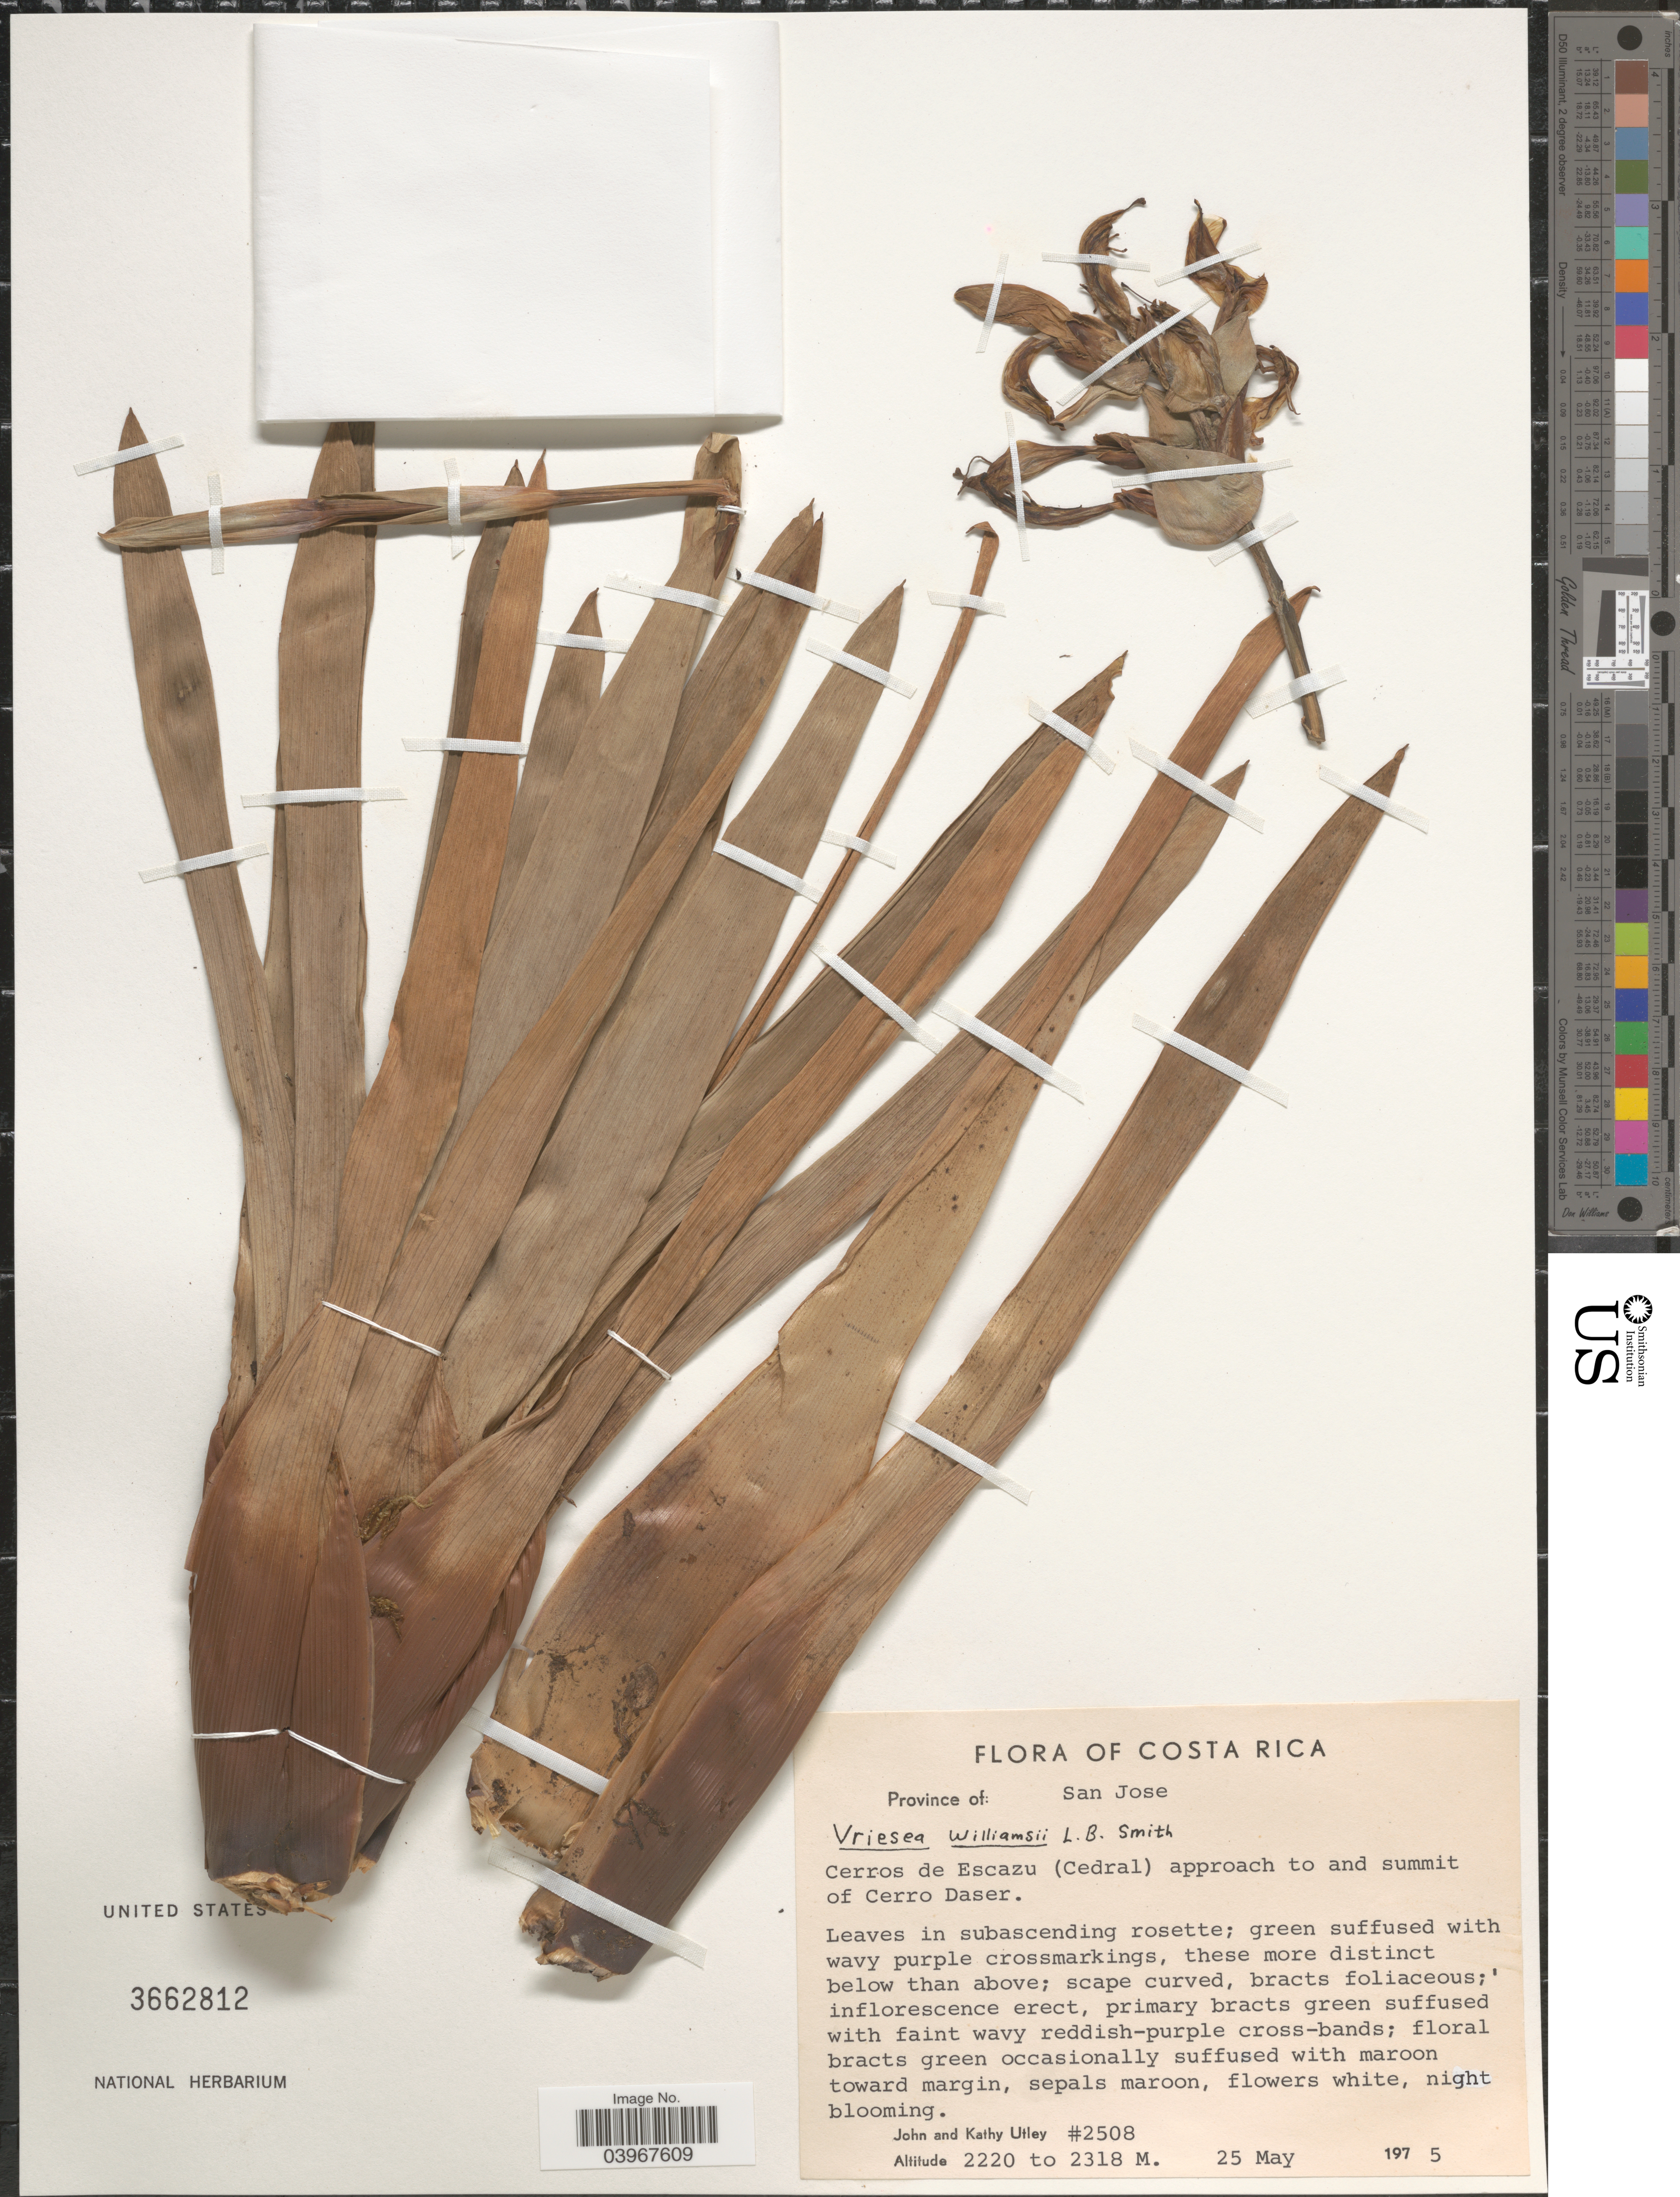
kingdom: Plantae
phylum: Tracheophyta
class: Liliopsida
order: Poales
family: Bromeliaceae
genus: Werauhia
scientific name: Werauhia williamsii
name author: (L.B. Sm.) J.R. Grant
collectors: J. F. Utley & K. Burt-Utley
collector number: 2508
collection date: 1975-05-25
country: Costa Rica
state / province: San José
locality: Cerros de Escazu (Cedral) approach to and summit of Cerro Daser.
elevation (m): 2220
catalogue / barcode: US 3662812